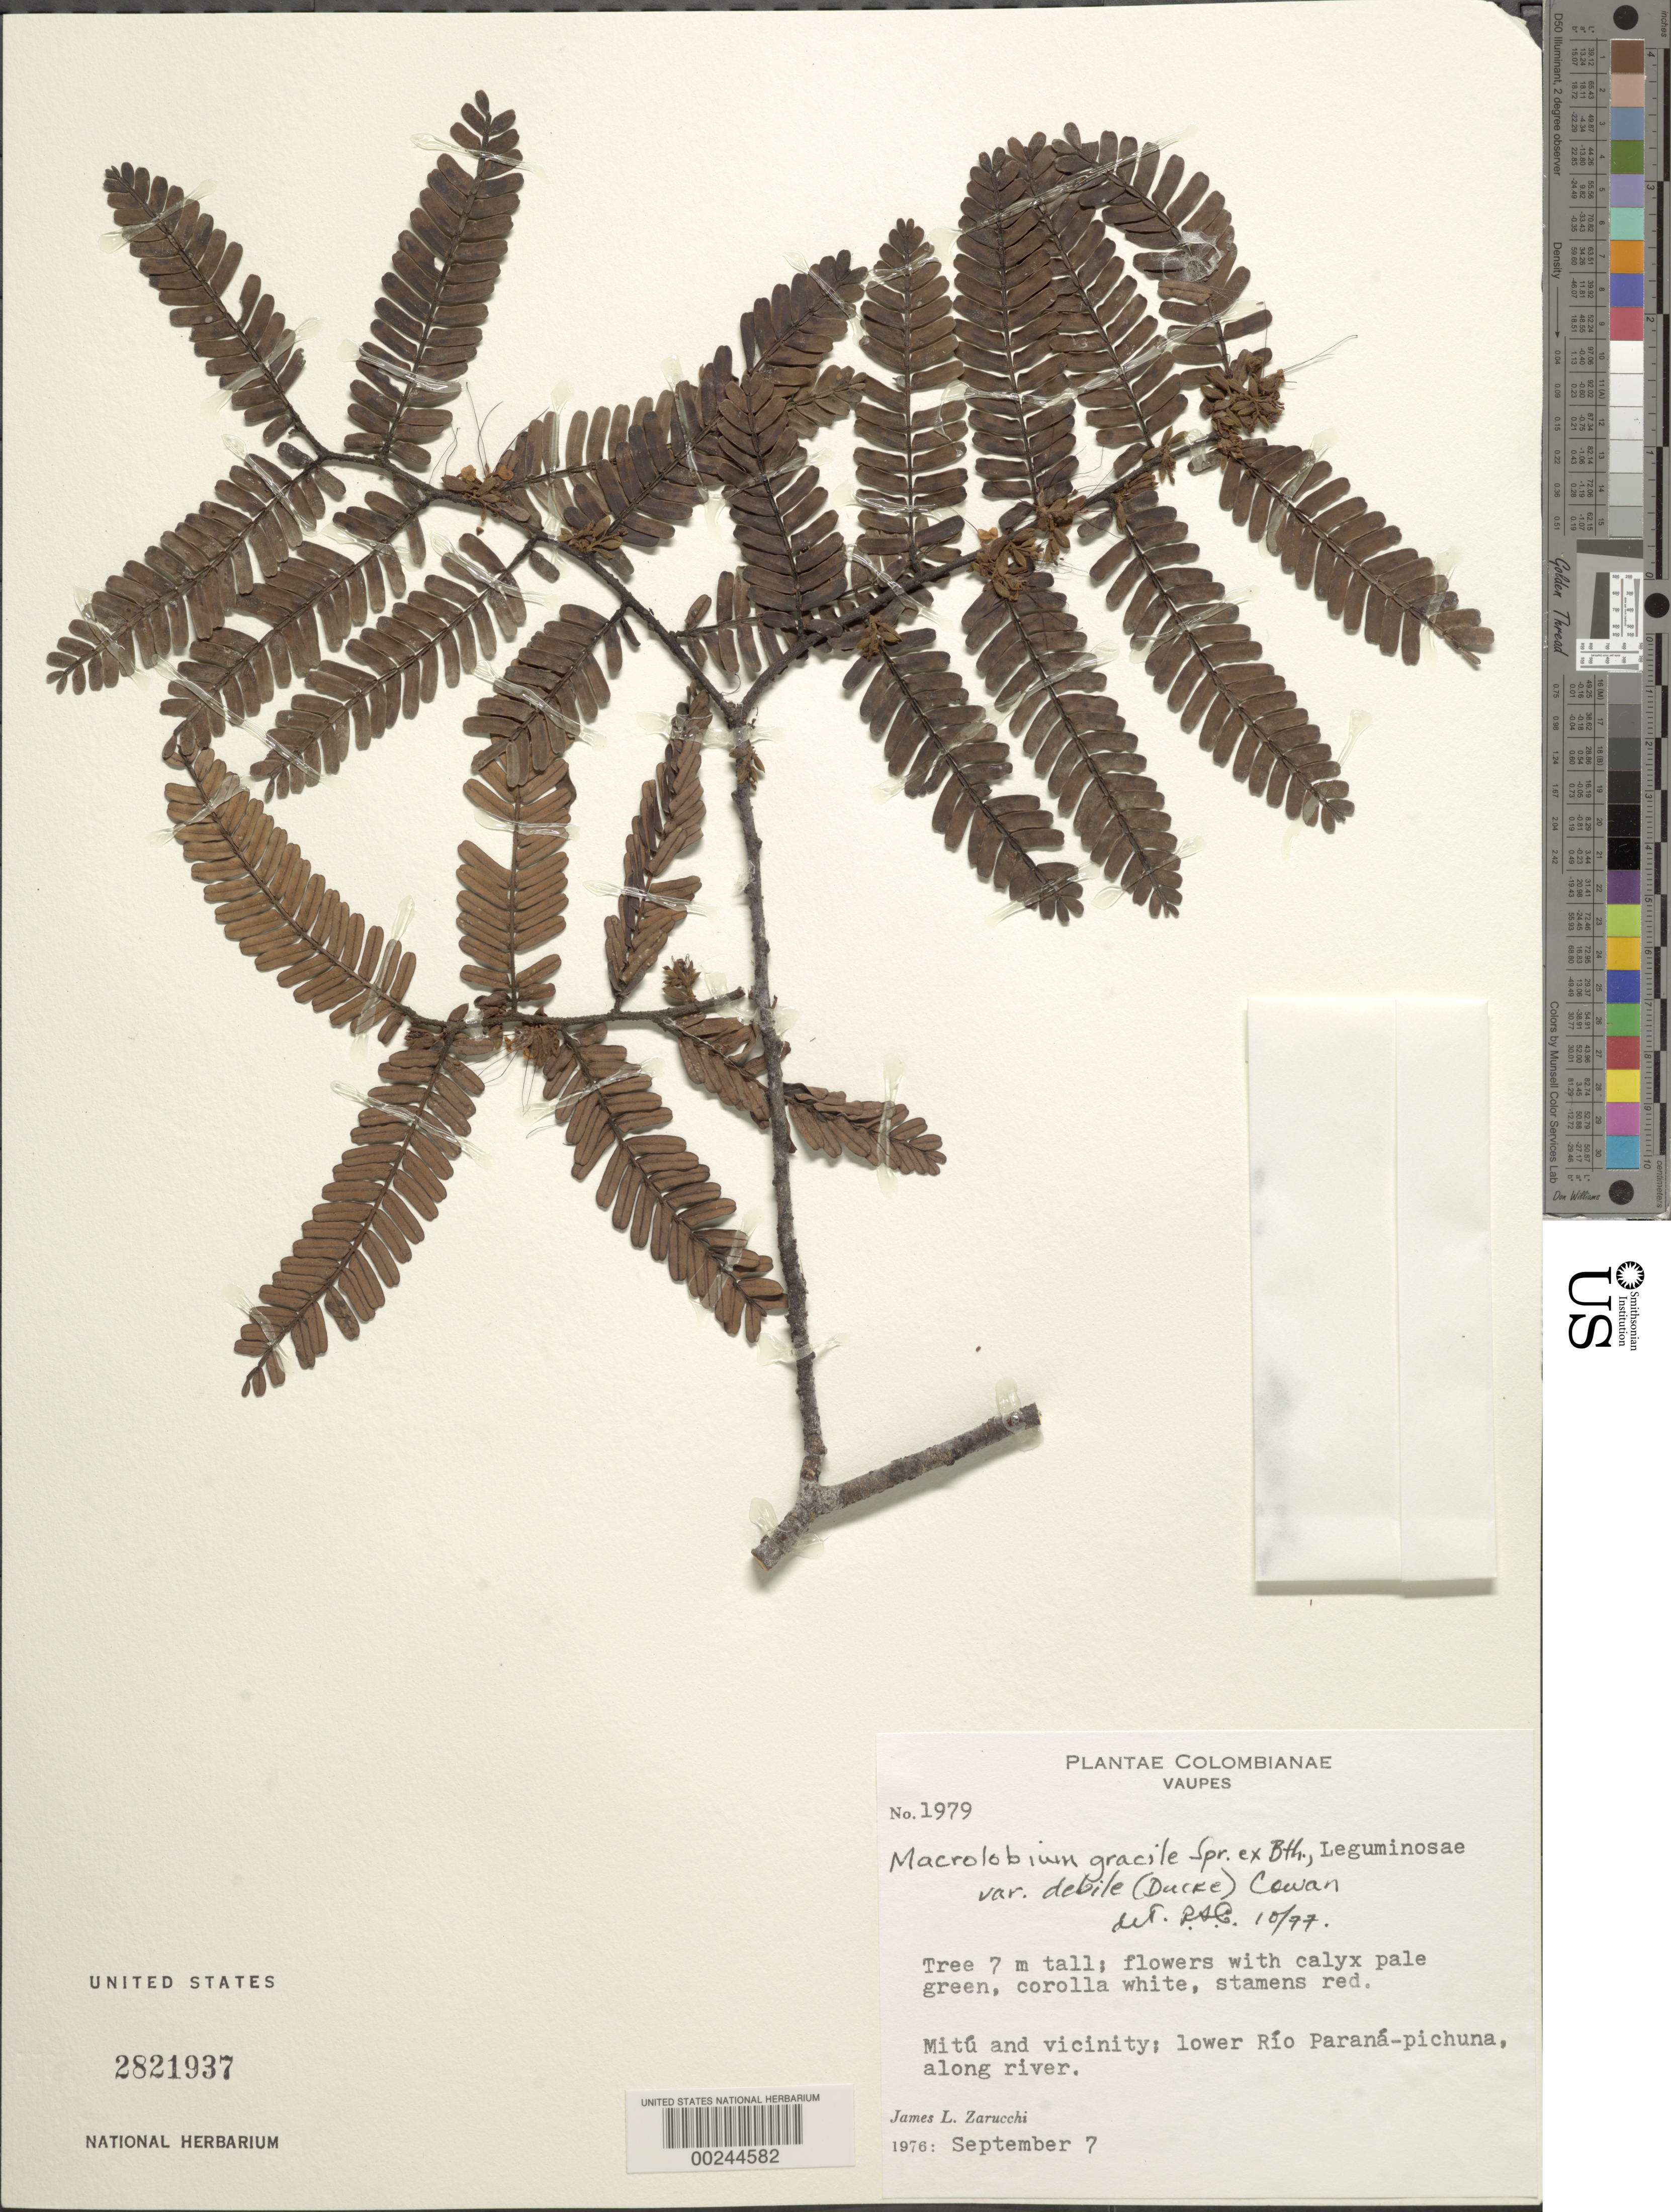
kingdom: Plantae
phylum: Tracheophyta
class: Magnoliopsida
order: Fabales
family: Fabaceae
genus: Macrolobium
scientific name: Macrolobium gracile var. debile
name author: (Ducke) R.S. Cowan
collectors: J. L. Zarucchi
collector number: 1979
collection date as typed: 07 Sep 1976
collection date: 1976-09-07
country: Colombia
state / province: Vaupés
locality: Mita and vicinity; lower Rio Parana-Pichuna, along River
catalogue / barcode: US 2821937